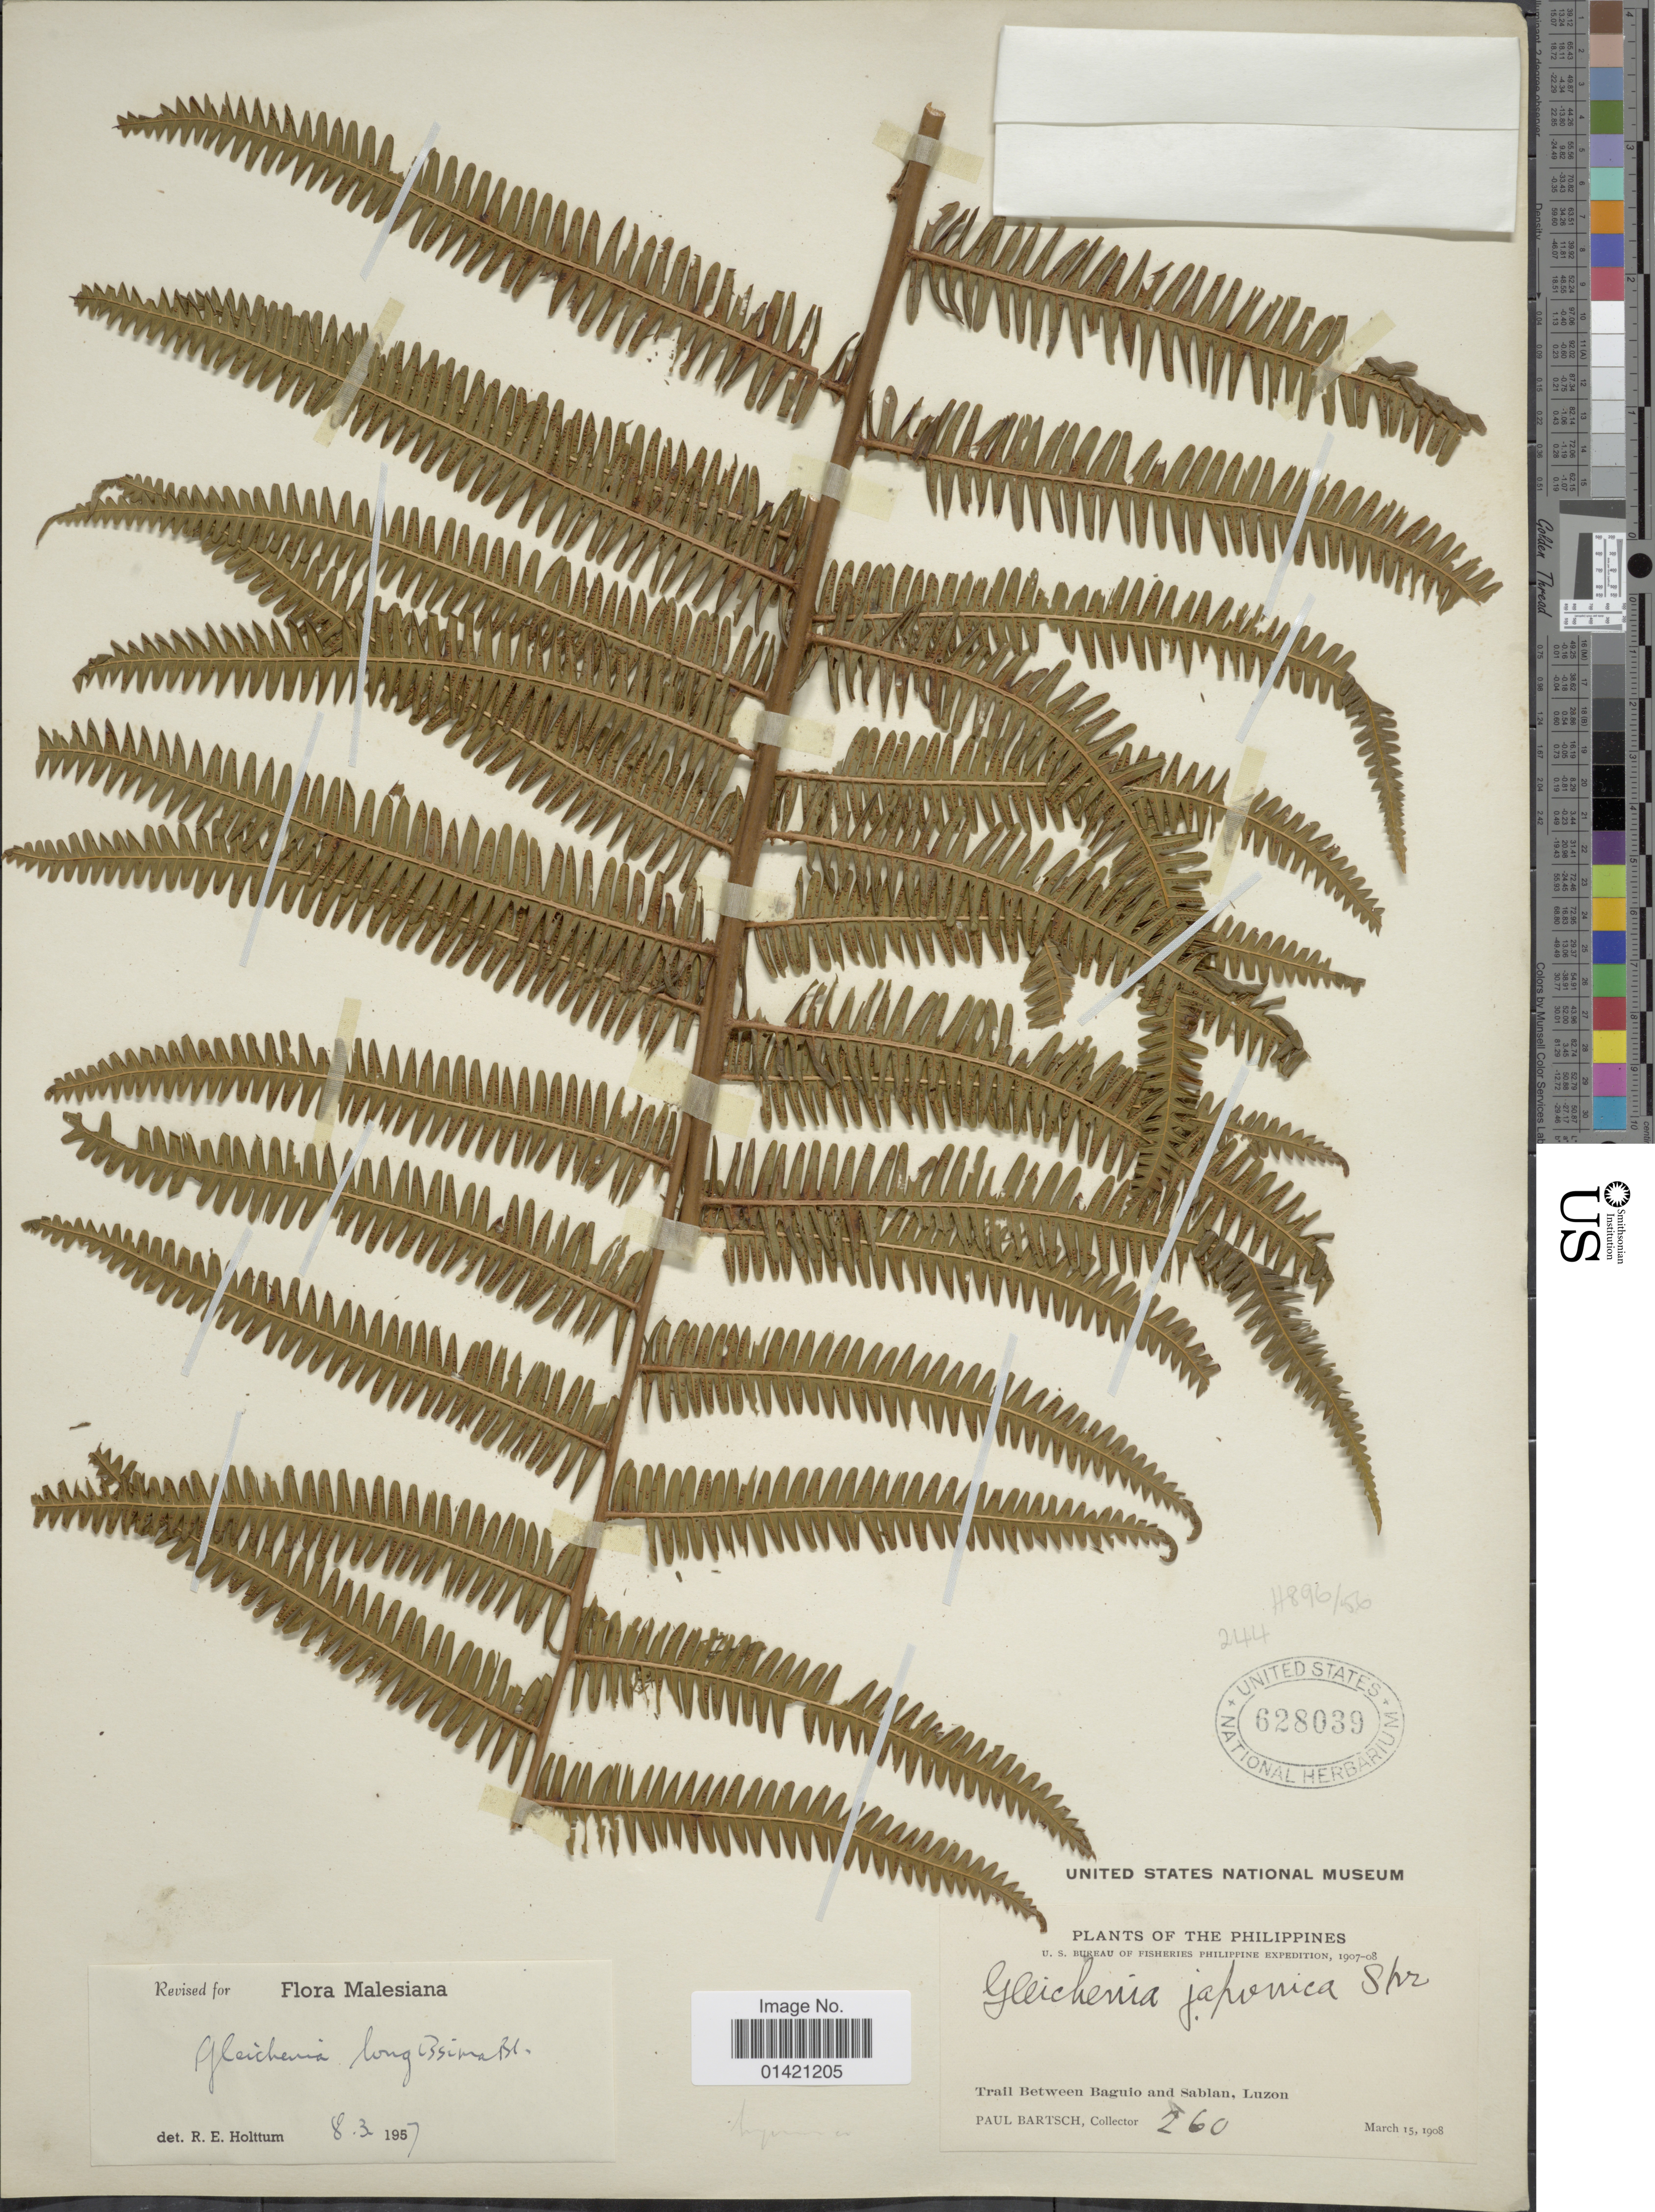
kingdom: Plantae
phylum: Tracheophyta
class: Polypodiopsida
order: Gleicheniales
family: Gleicheniaceae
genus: Diplopterygium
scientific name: Diplopterygium longissimum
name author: (Blume) Nakai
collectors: P. Bartsch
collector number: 260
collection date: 1908-03-15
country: Philippines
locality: Trail between Baguio and Sablan, Luzon.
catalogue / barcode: US 628039